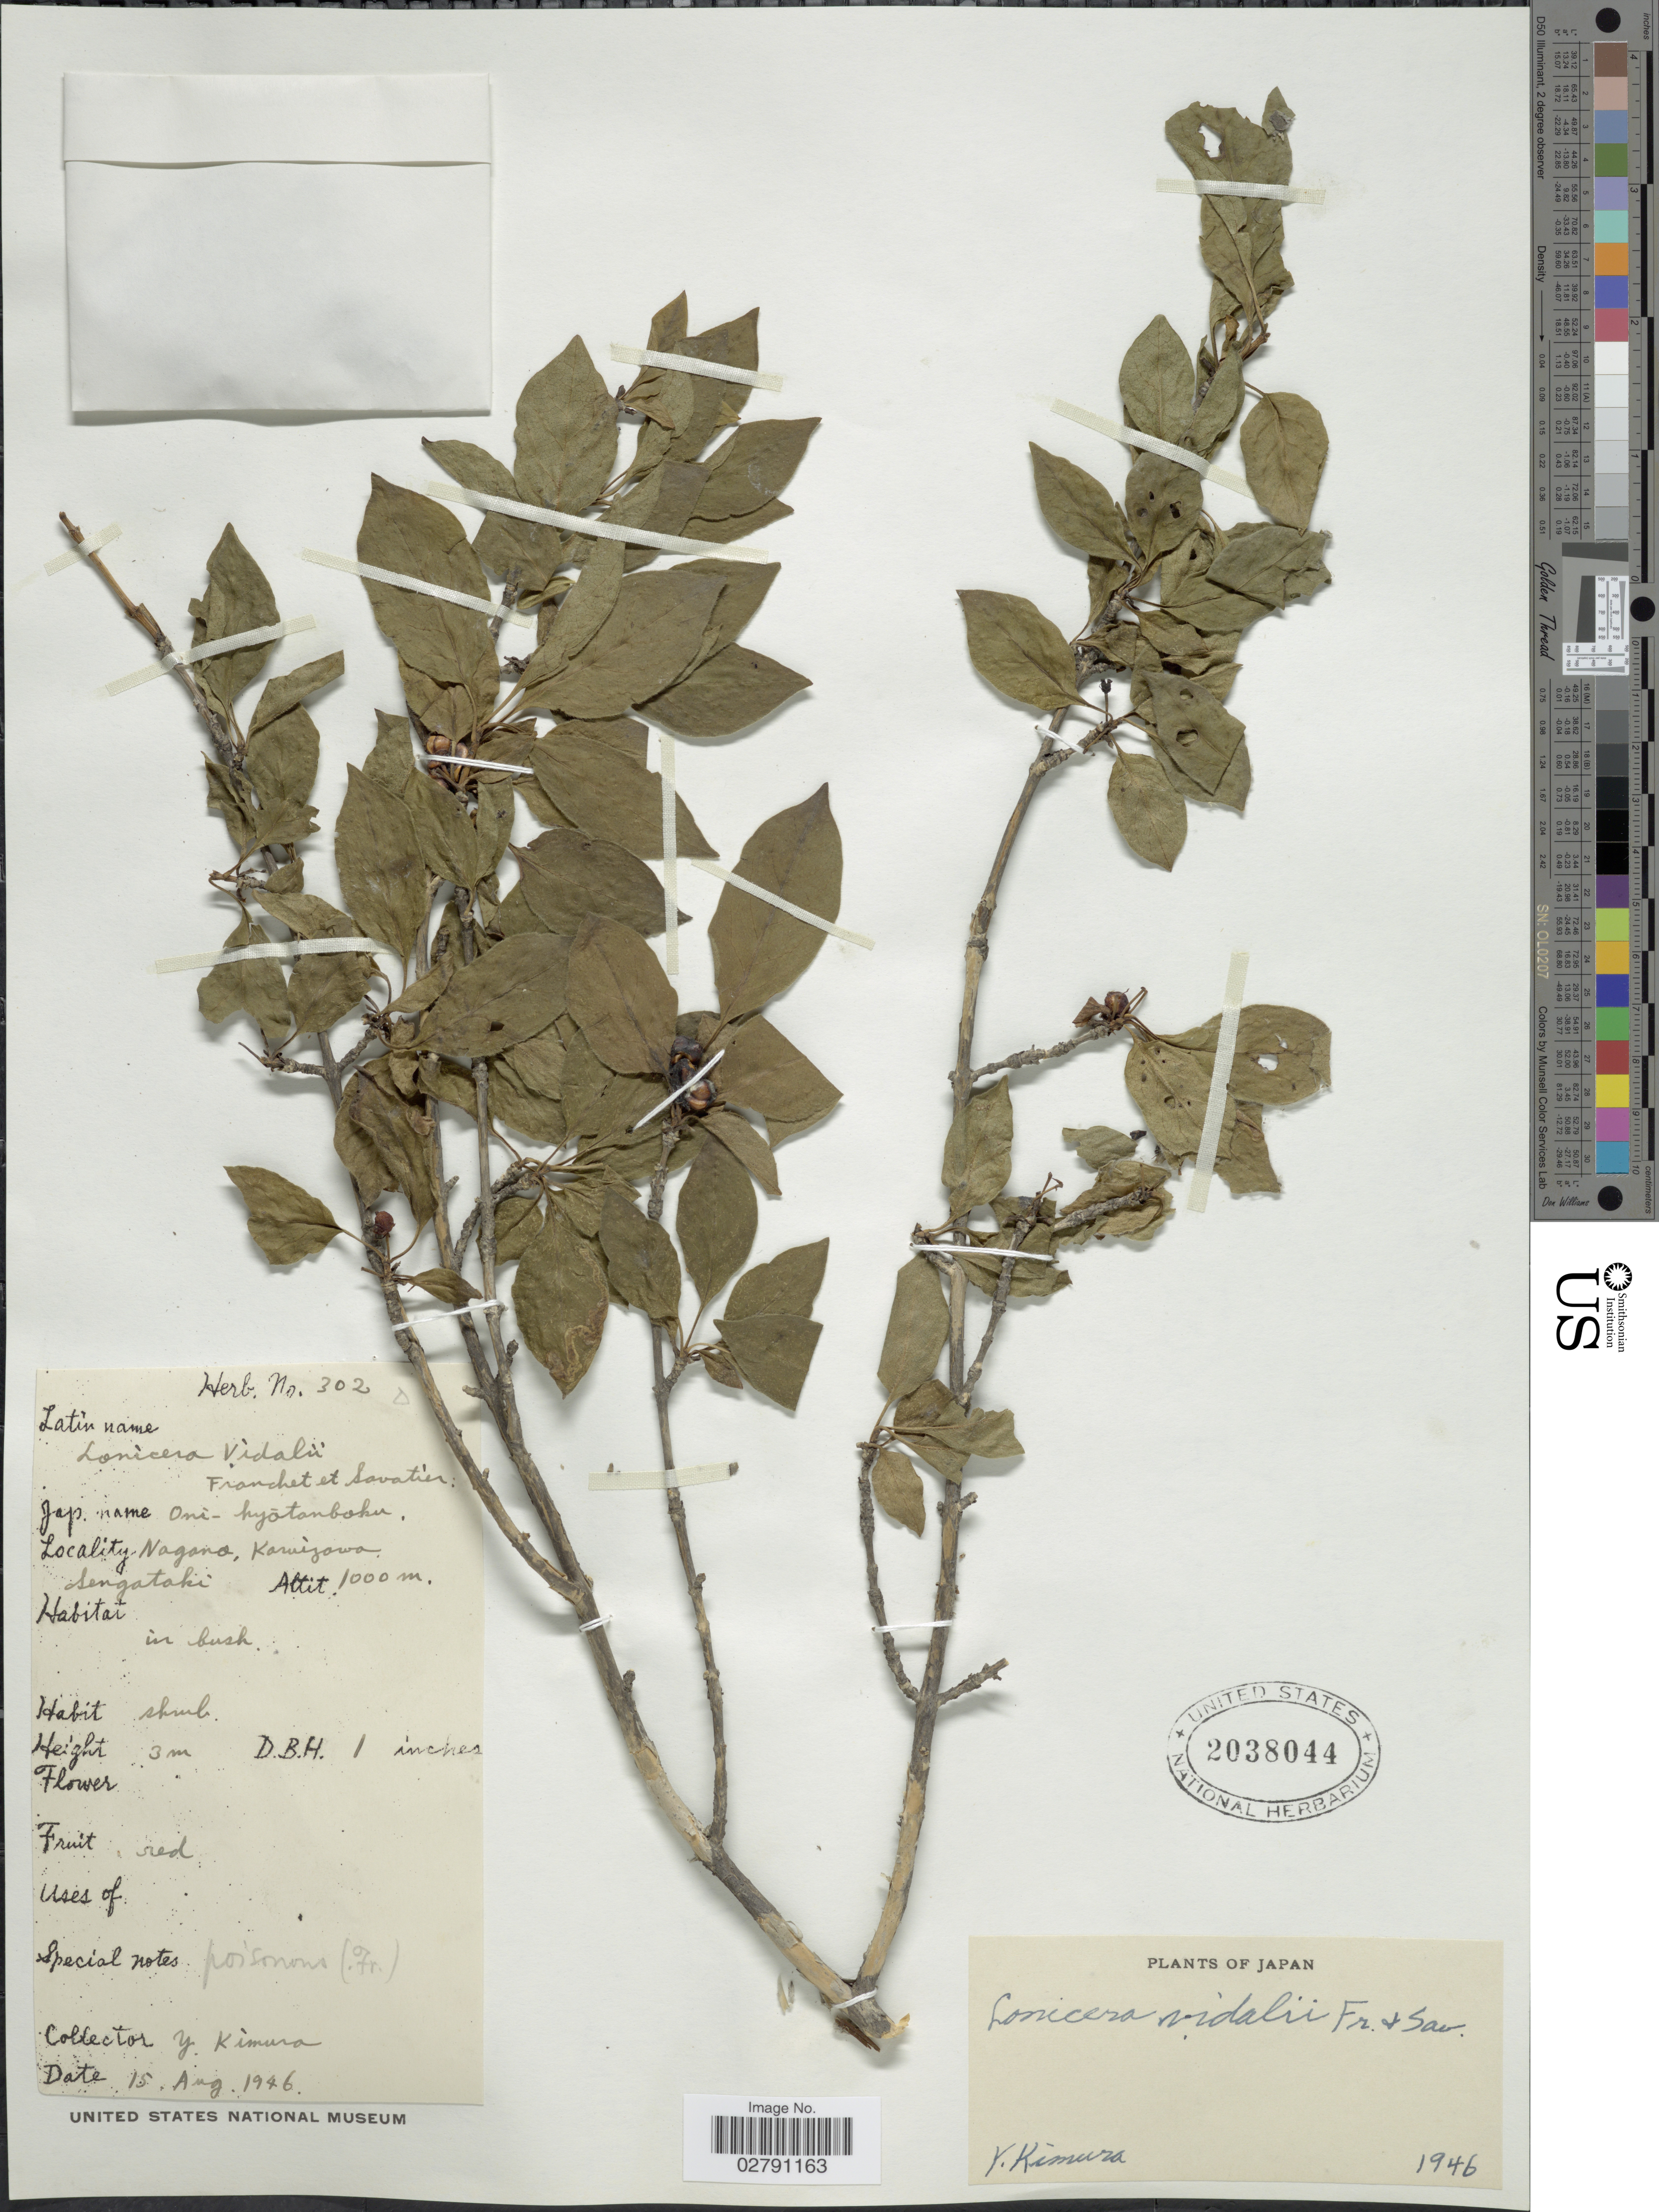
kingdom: Plantae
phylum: Tracheophyta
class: Magnoliopsida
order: Dipsacales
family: Caprifoliaceae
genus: Lonicera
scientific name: Lonicera vidalii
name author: Franch. & Sav.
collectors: Y. Kimura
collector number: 302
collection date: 1946-08-15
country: Japan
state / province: Nagano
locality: Nagano, Kamizawa, Sengataki.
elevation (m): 1000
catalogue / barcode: US 2038044